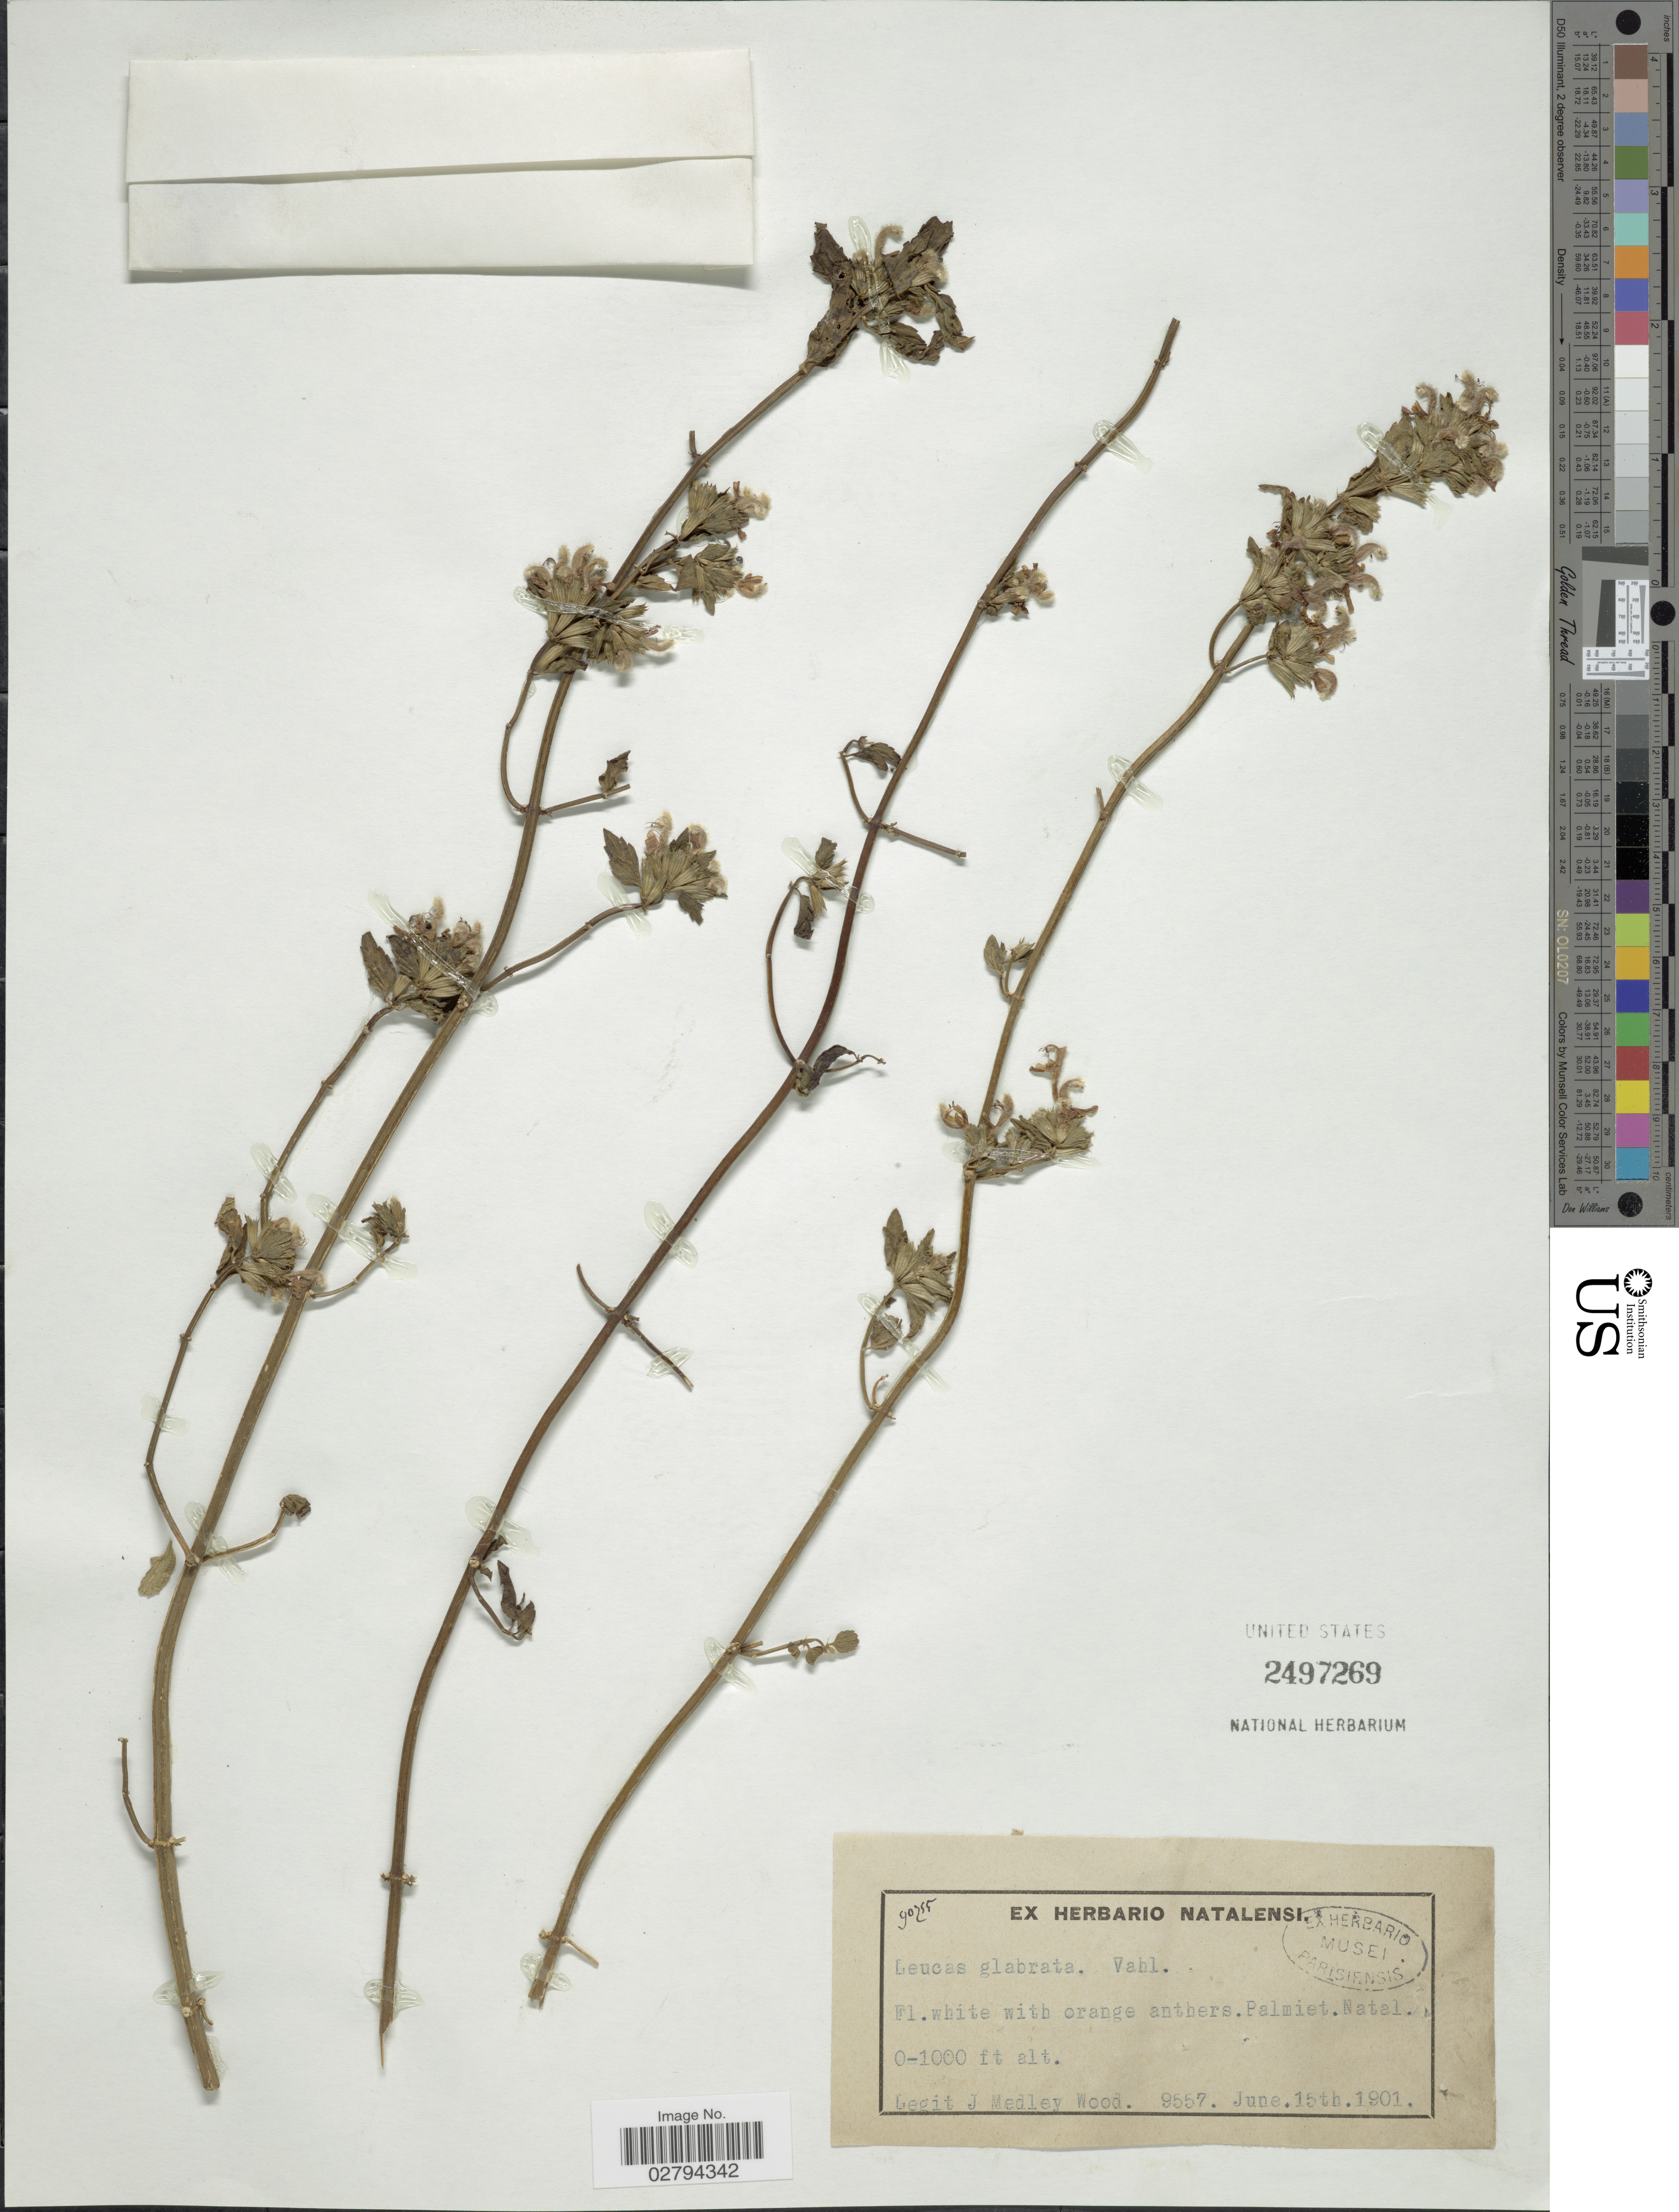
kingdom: Plantae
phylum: Tracheophyta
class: Magnoliopsida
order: Lamiales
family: Lamiaceae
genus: Leucas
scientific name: Leucas glabrata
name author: (Vahl) Sm.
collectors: J. M. Wood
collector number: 9557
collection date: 1901-06-15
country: South Africa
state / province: KwaZulu-Natal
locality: Palmiet. Natal.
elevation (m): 0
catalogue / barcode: US 2497269